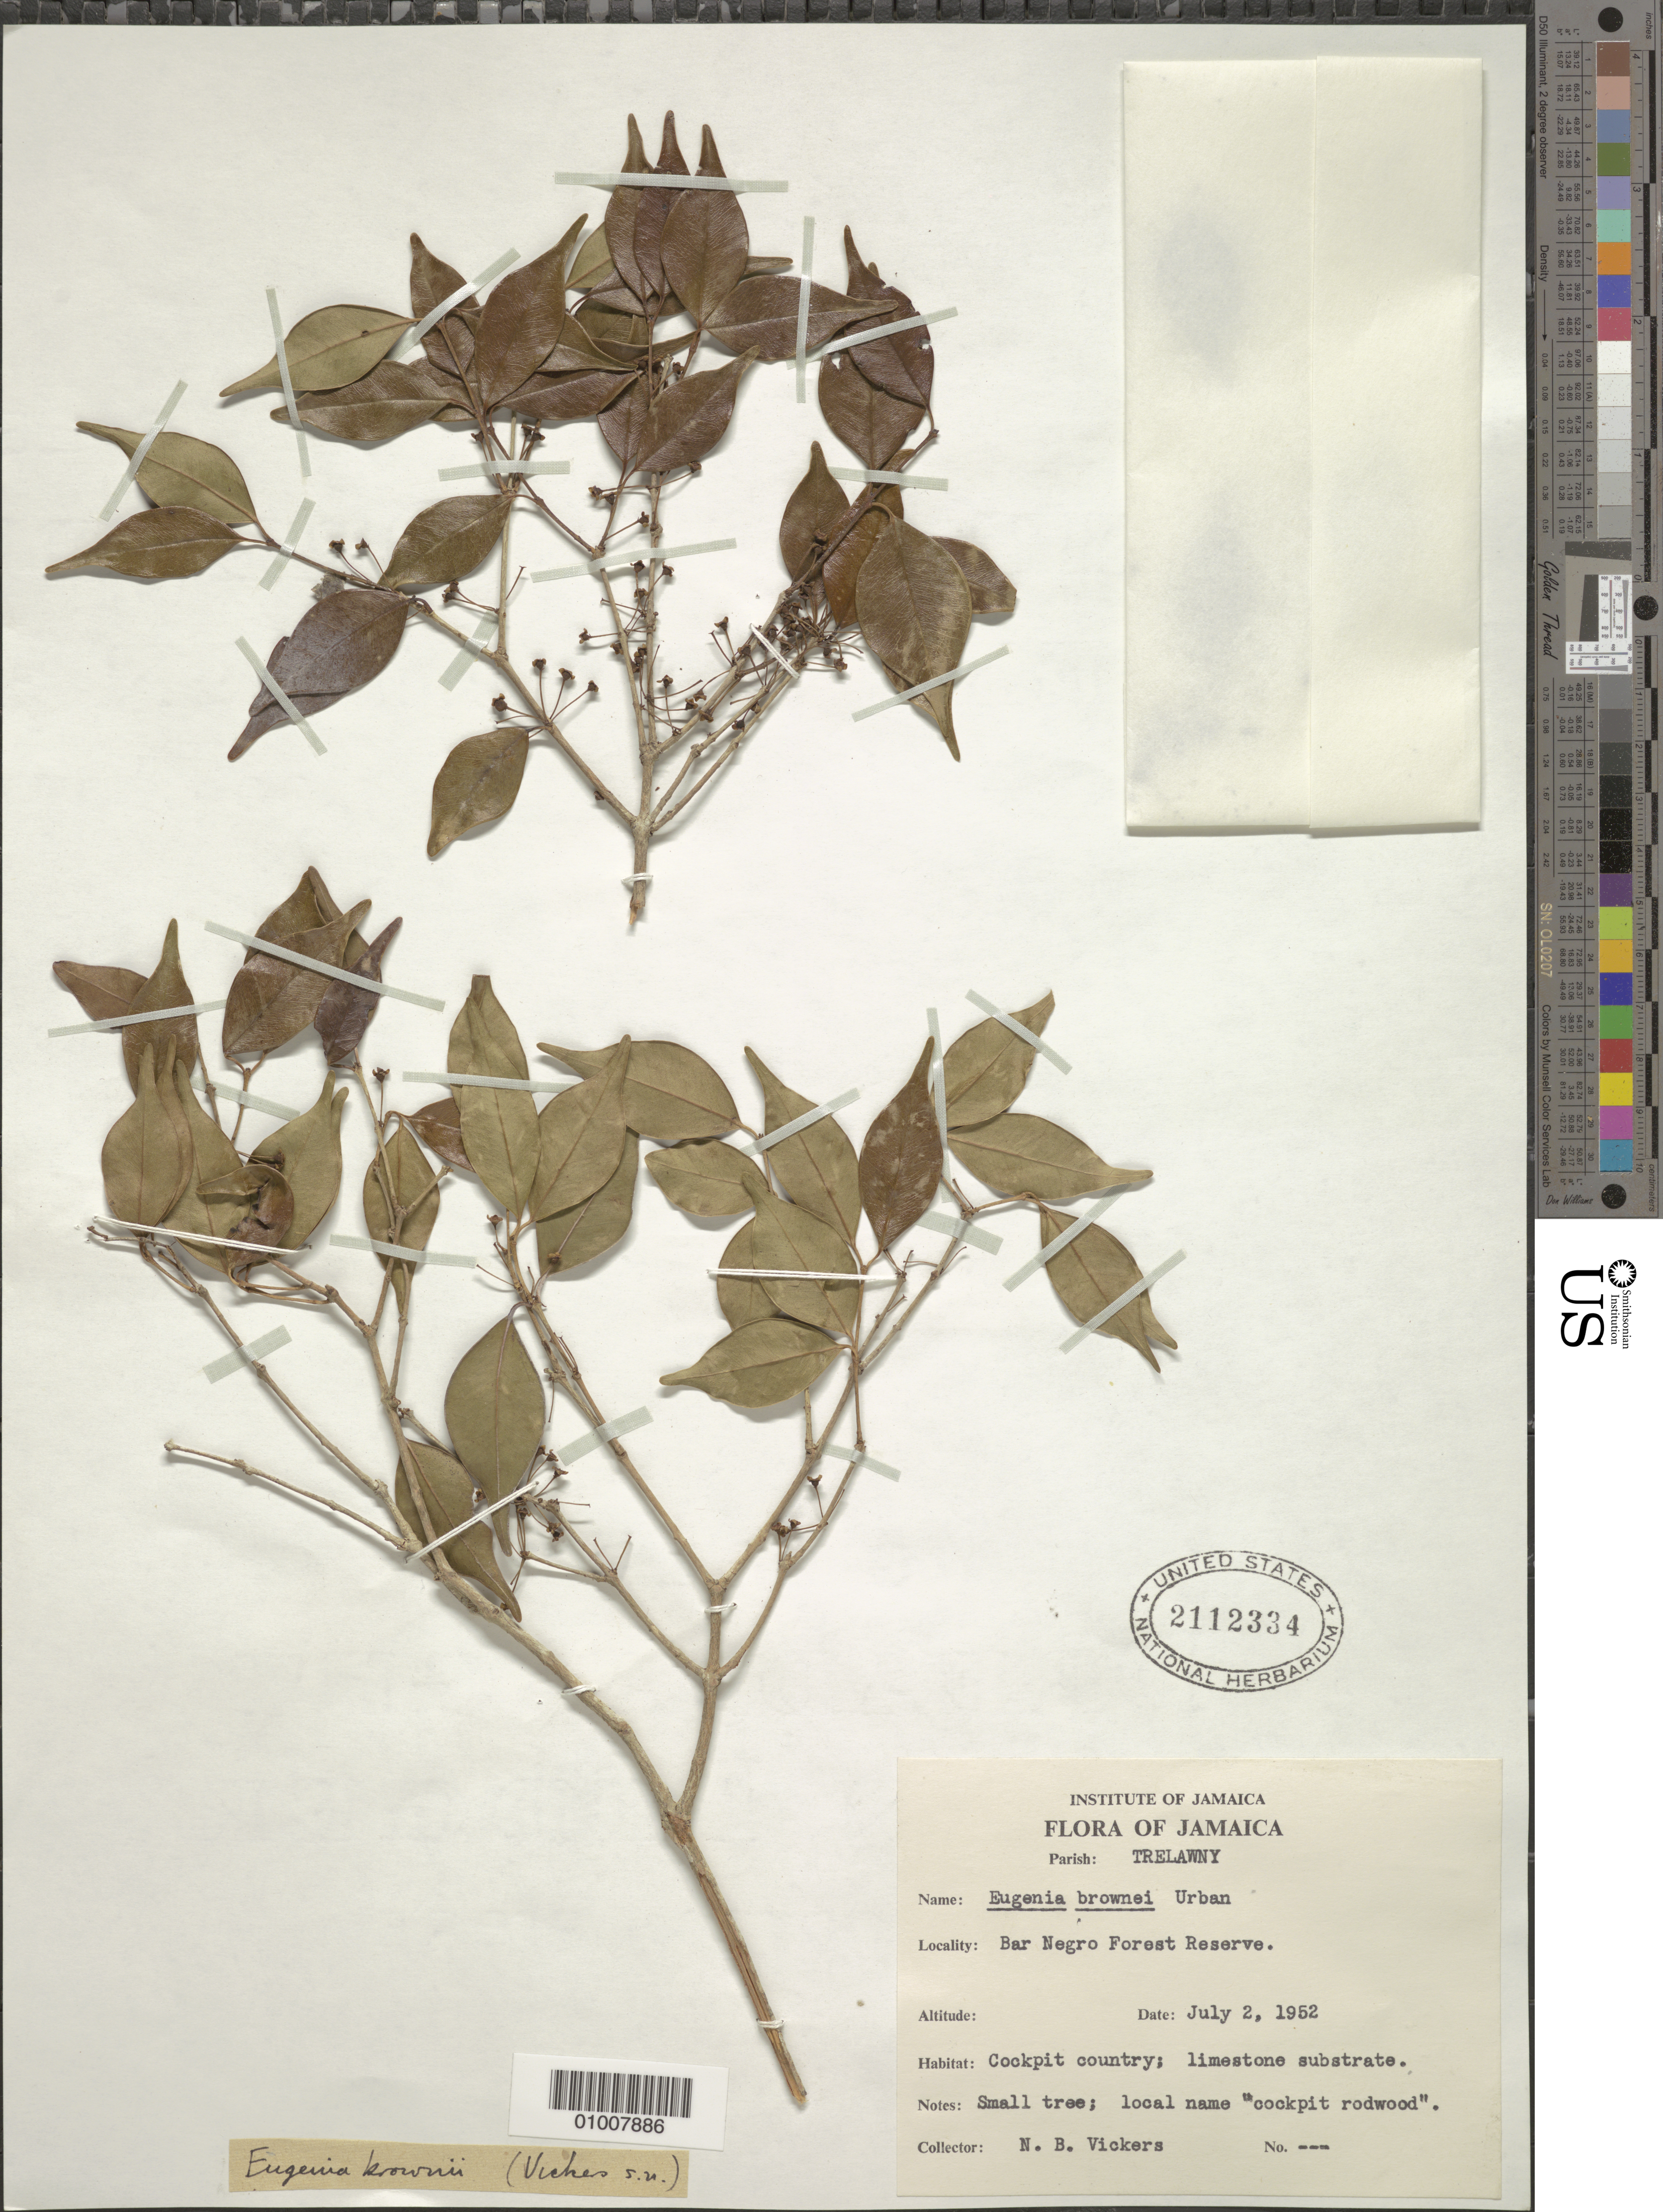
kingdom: Plantae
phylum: Tracheophyta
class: Magnoliopsida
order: Myrtales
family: Myrtaceae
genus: Eugenia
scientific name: Eugenia brownei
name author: Urb.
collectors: N. Vickers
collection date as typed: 02 Jul 1952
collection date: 1952-07-02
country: Jamaica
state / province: Trelawny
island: Jamaica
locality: Bar Negro Forest Reserve; Cockpit country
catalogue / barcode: US 2112334